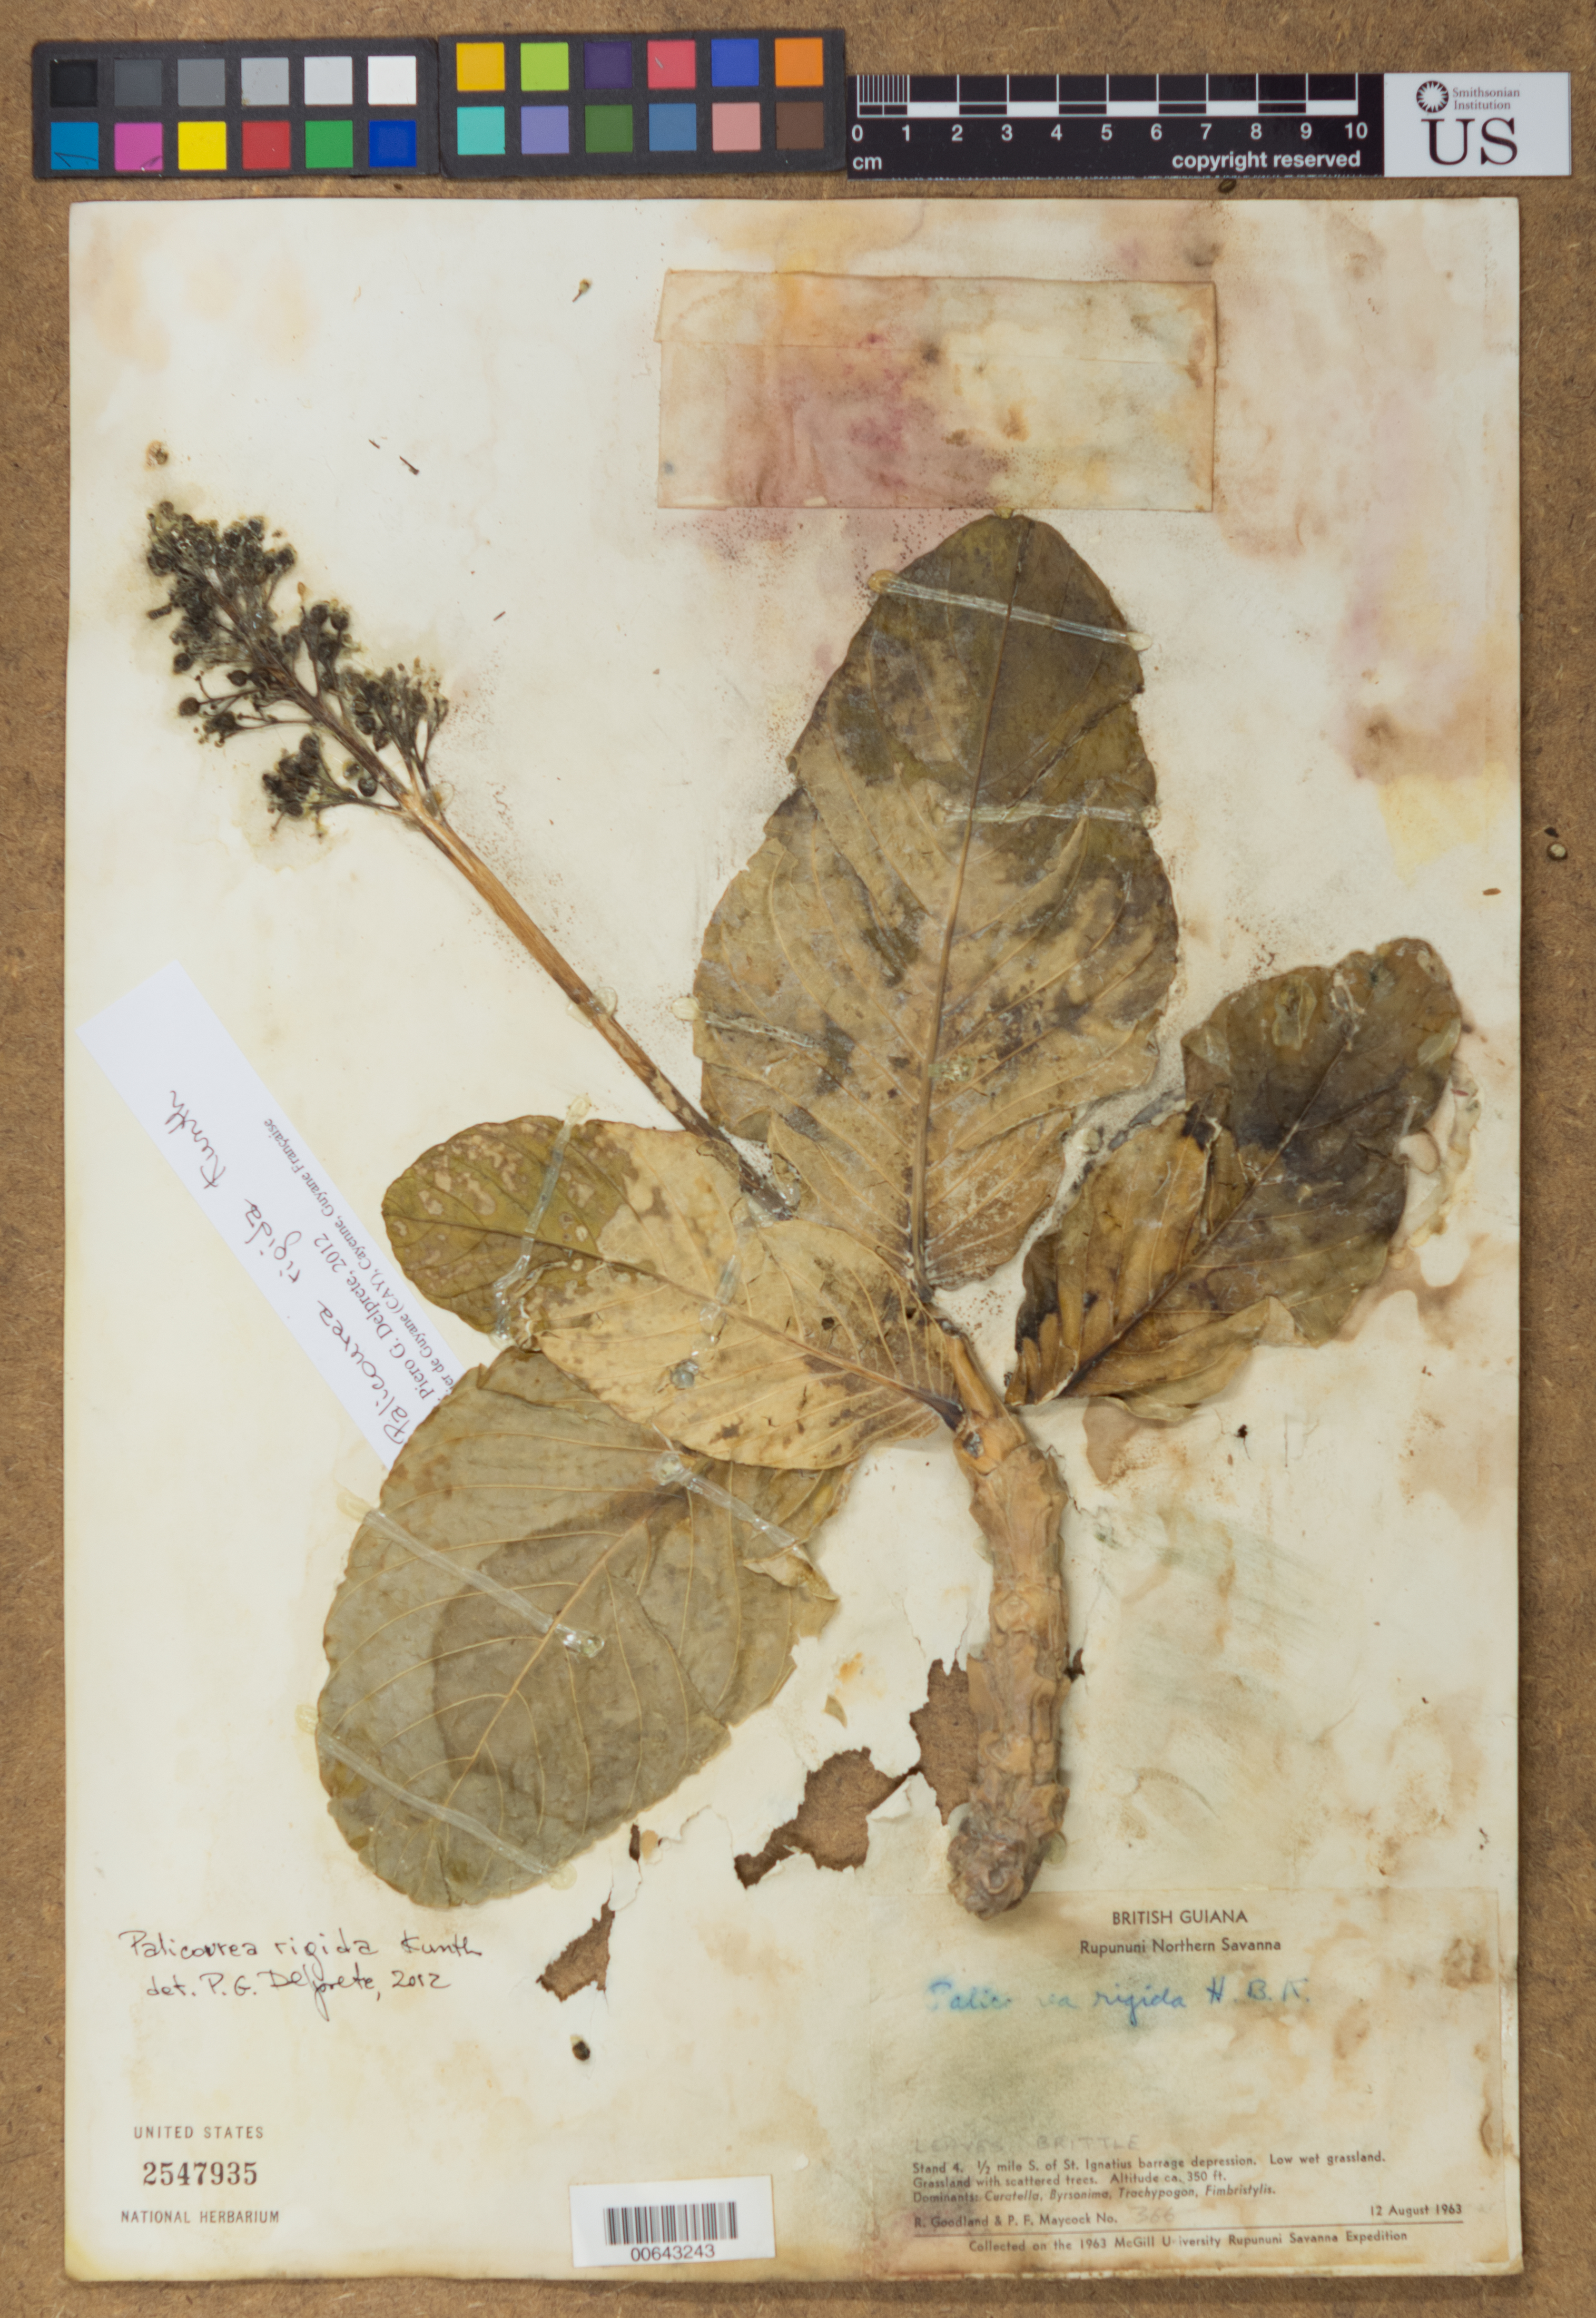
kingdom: Plantae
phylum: Tracheophyta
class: Magnoliopsida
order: Gentianales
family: Rubiaceae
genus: Palicourea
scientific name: Palicourea rigida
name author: Kunth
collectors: R. Goodland & P. Maycock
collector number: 366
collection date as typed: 12-Aug-63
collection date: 1963-08-12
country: Guyana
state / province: U. Takutu-U. Essequibo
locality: Rupununi Northern Savanna, St. Ignatius, 0.5 mi. S of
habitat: Grassland with scattered trees. Dominants: Curatella, Byrsonima, Trachypogon, Fimbristylis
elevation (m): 107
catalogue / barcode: US 2547935